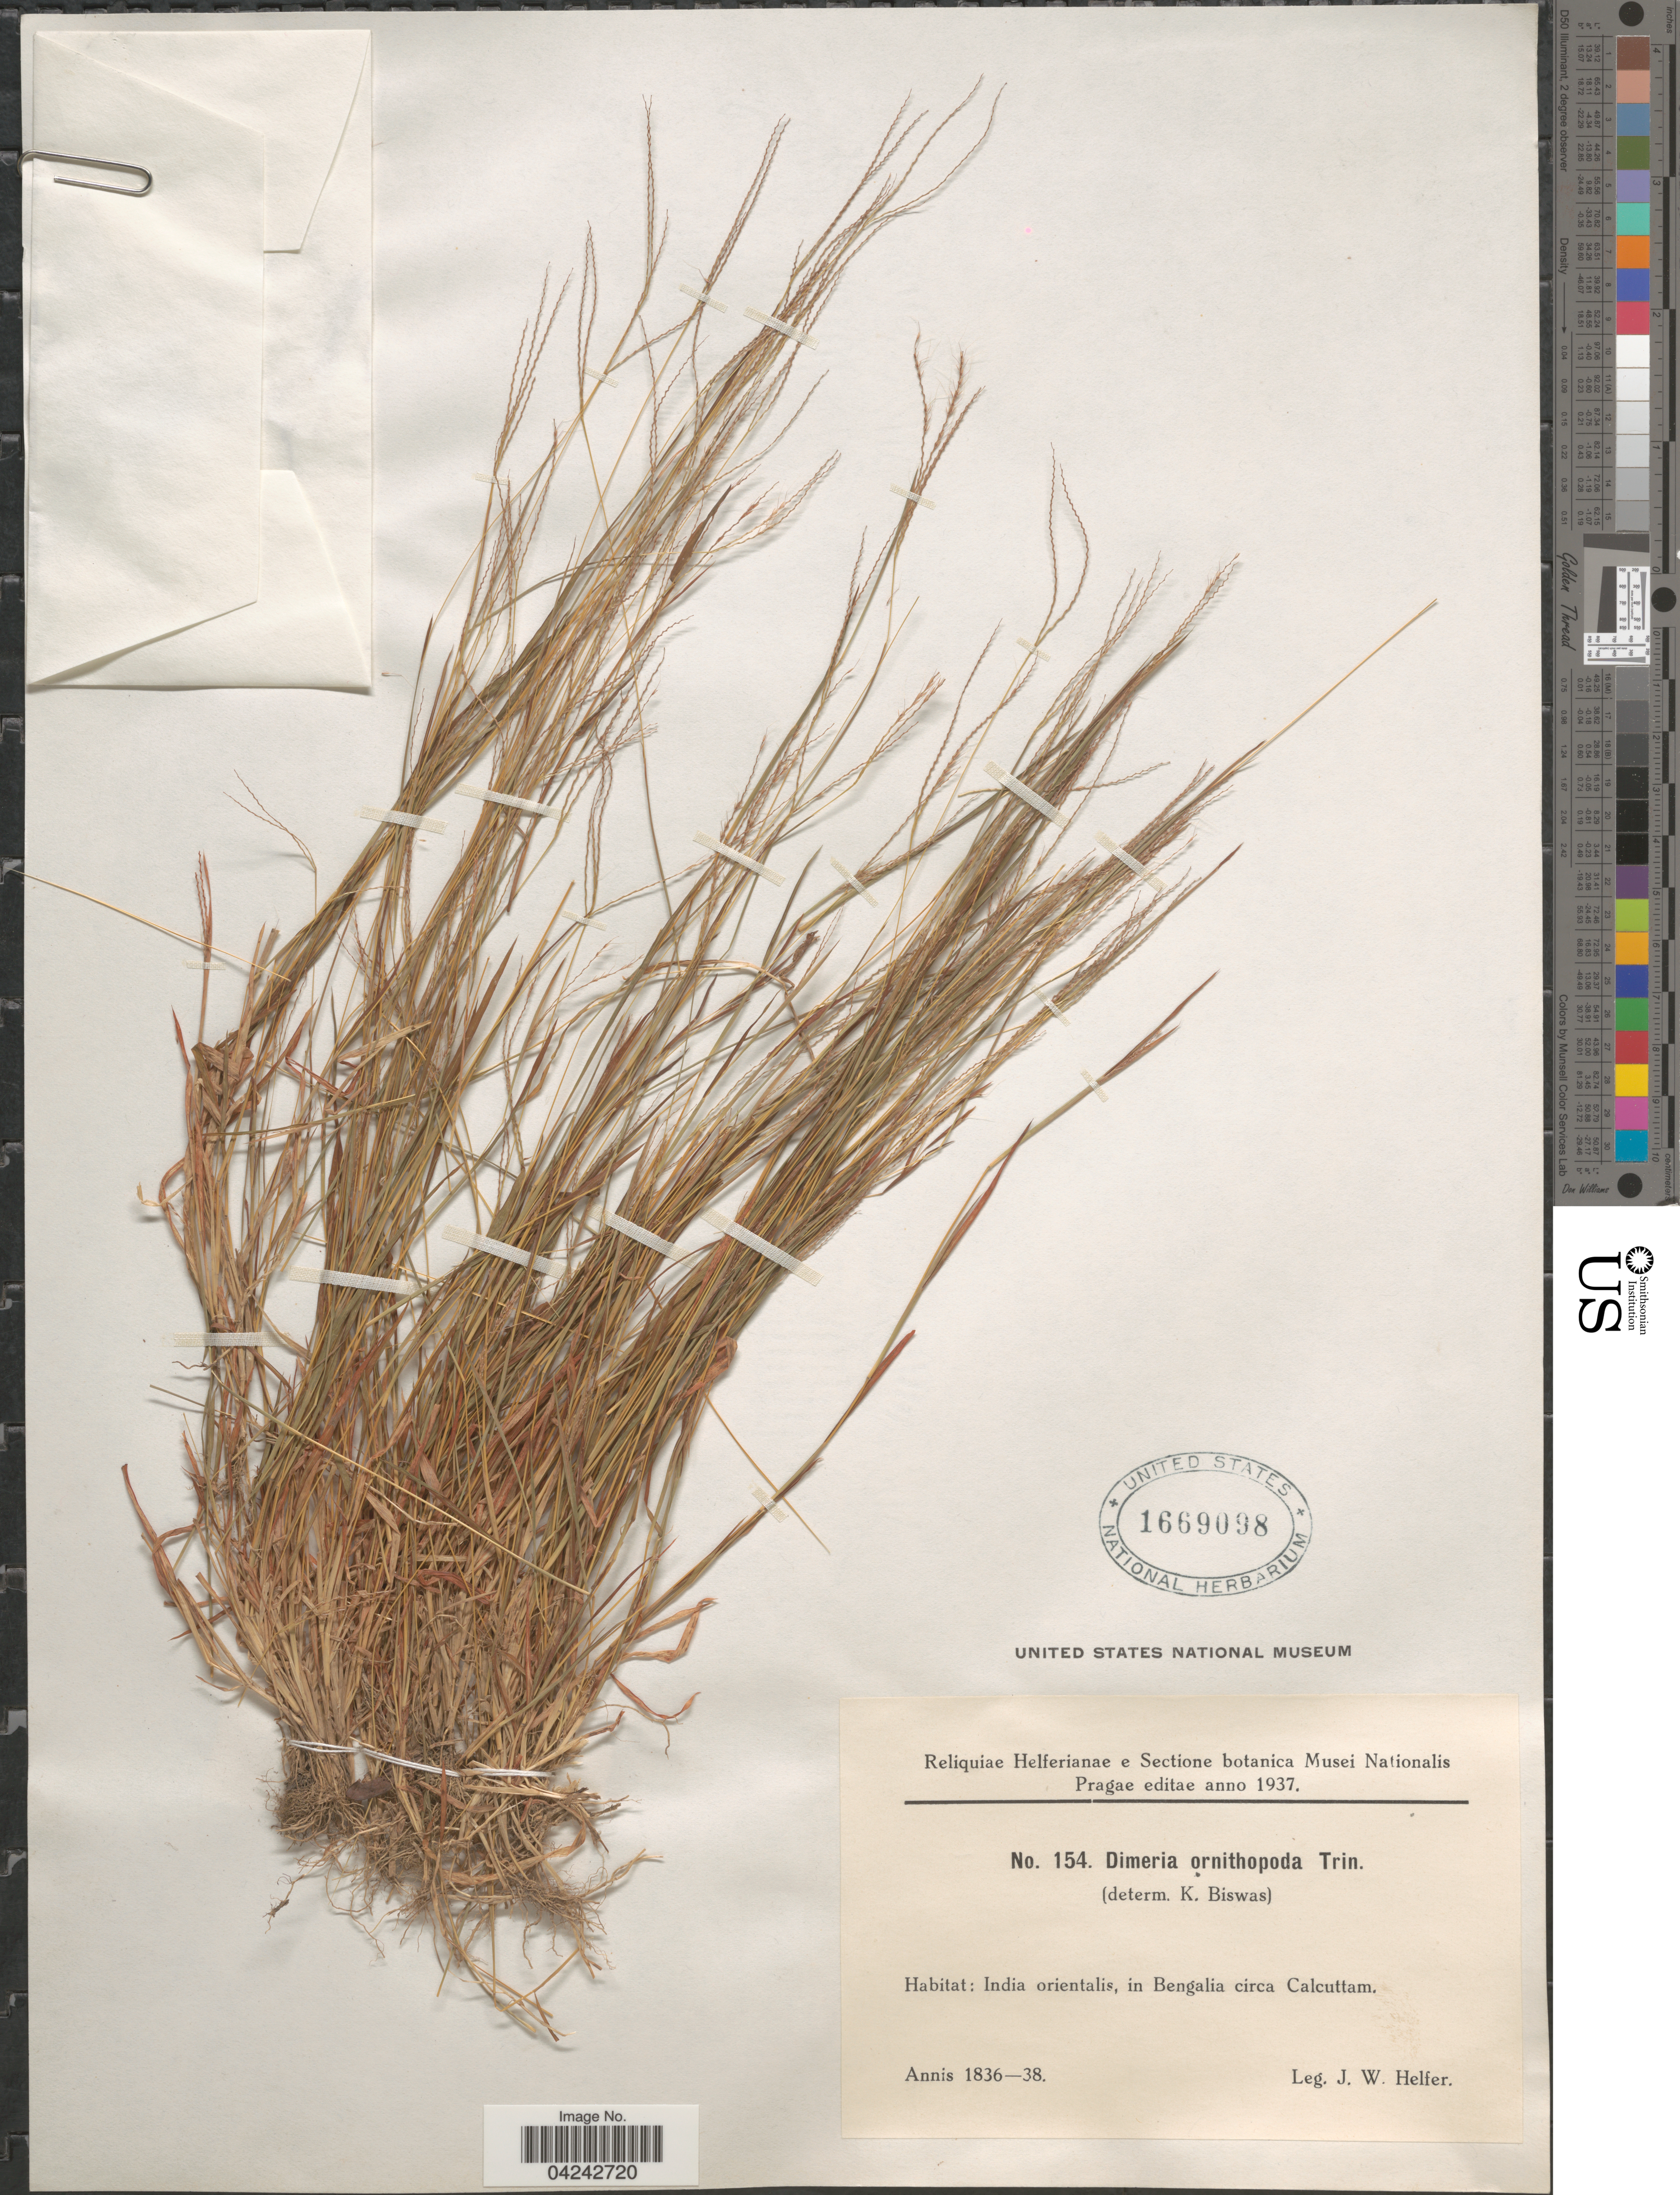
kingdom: Plantae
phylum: Tracheophyta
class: Liliopsida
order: Poales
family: Poaceae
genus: Dimeria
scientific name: Dimeria ornithopoda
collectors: J. W. Helfer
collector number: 154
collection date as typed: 1838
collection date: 1836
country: India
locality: India orientalis, in Bengalia circa Calcuttam.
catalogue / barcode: US 1669098